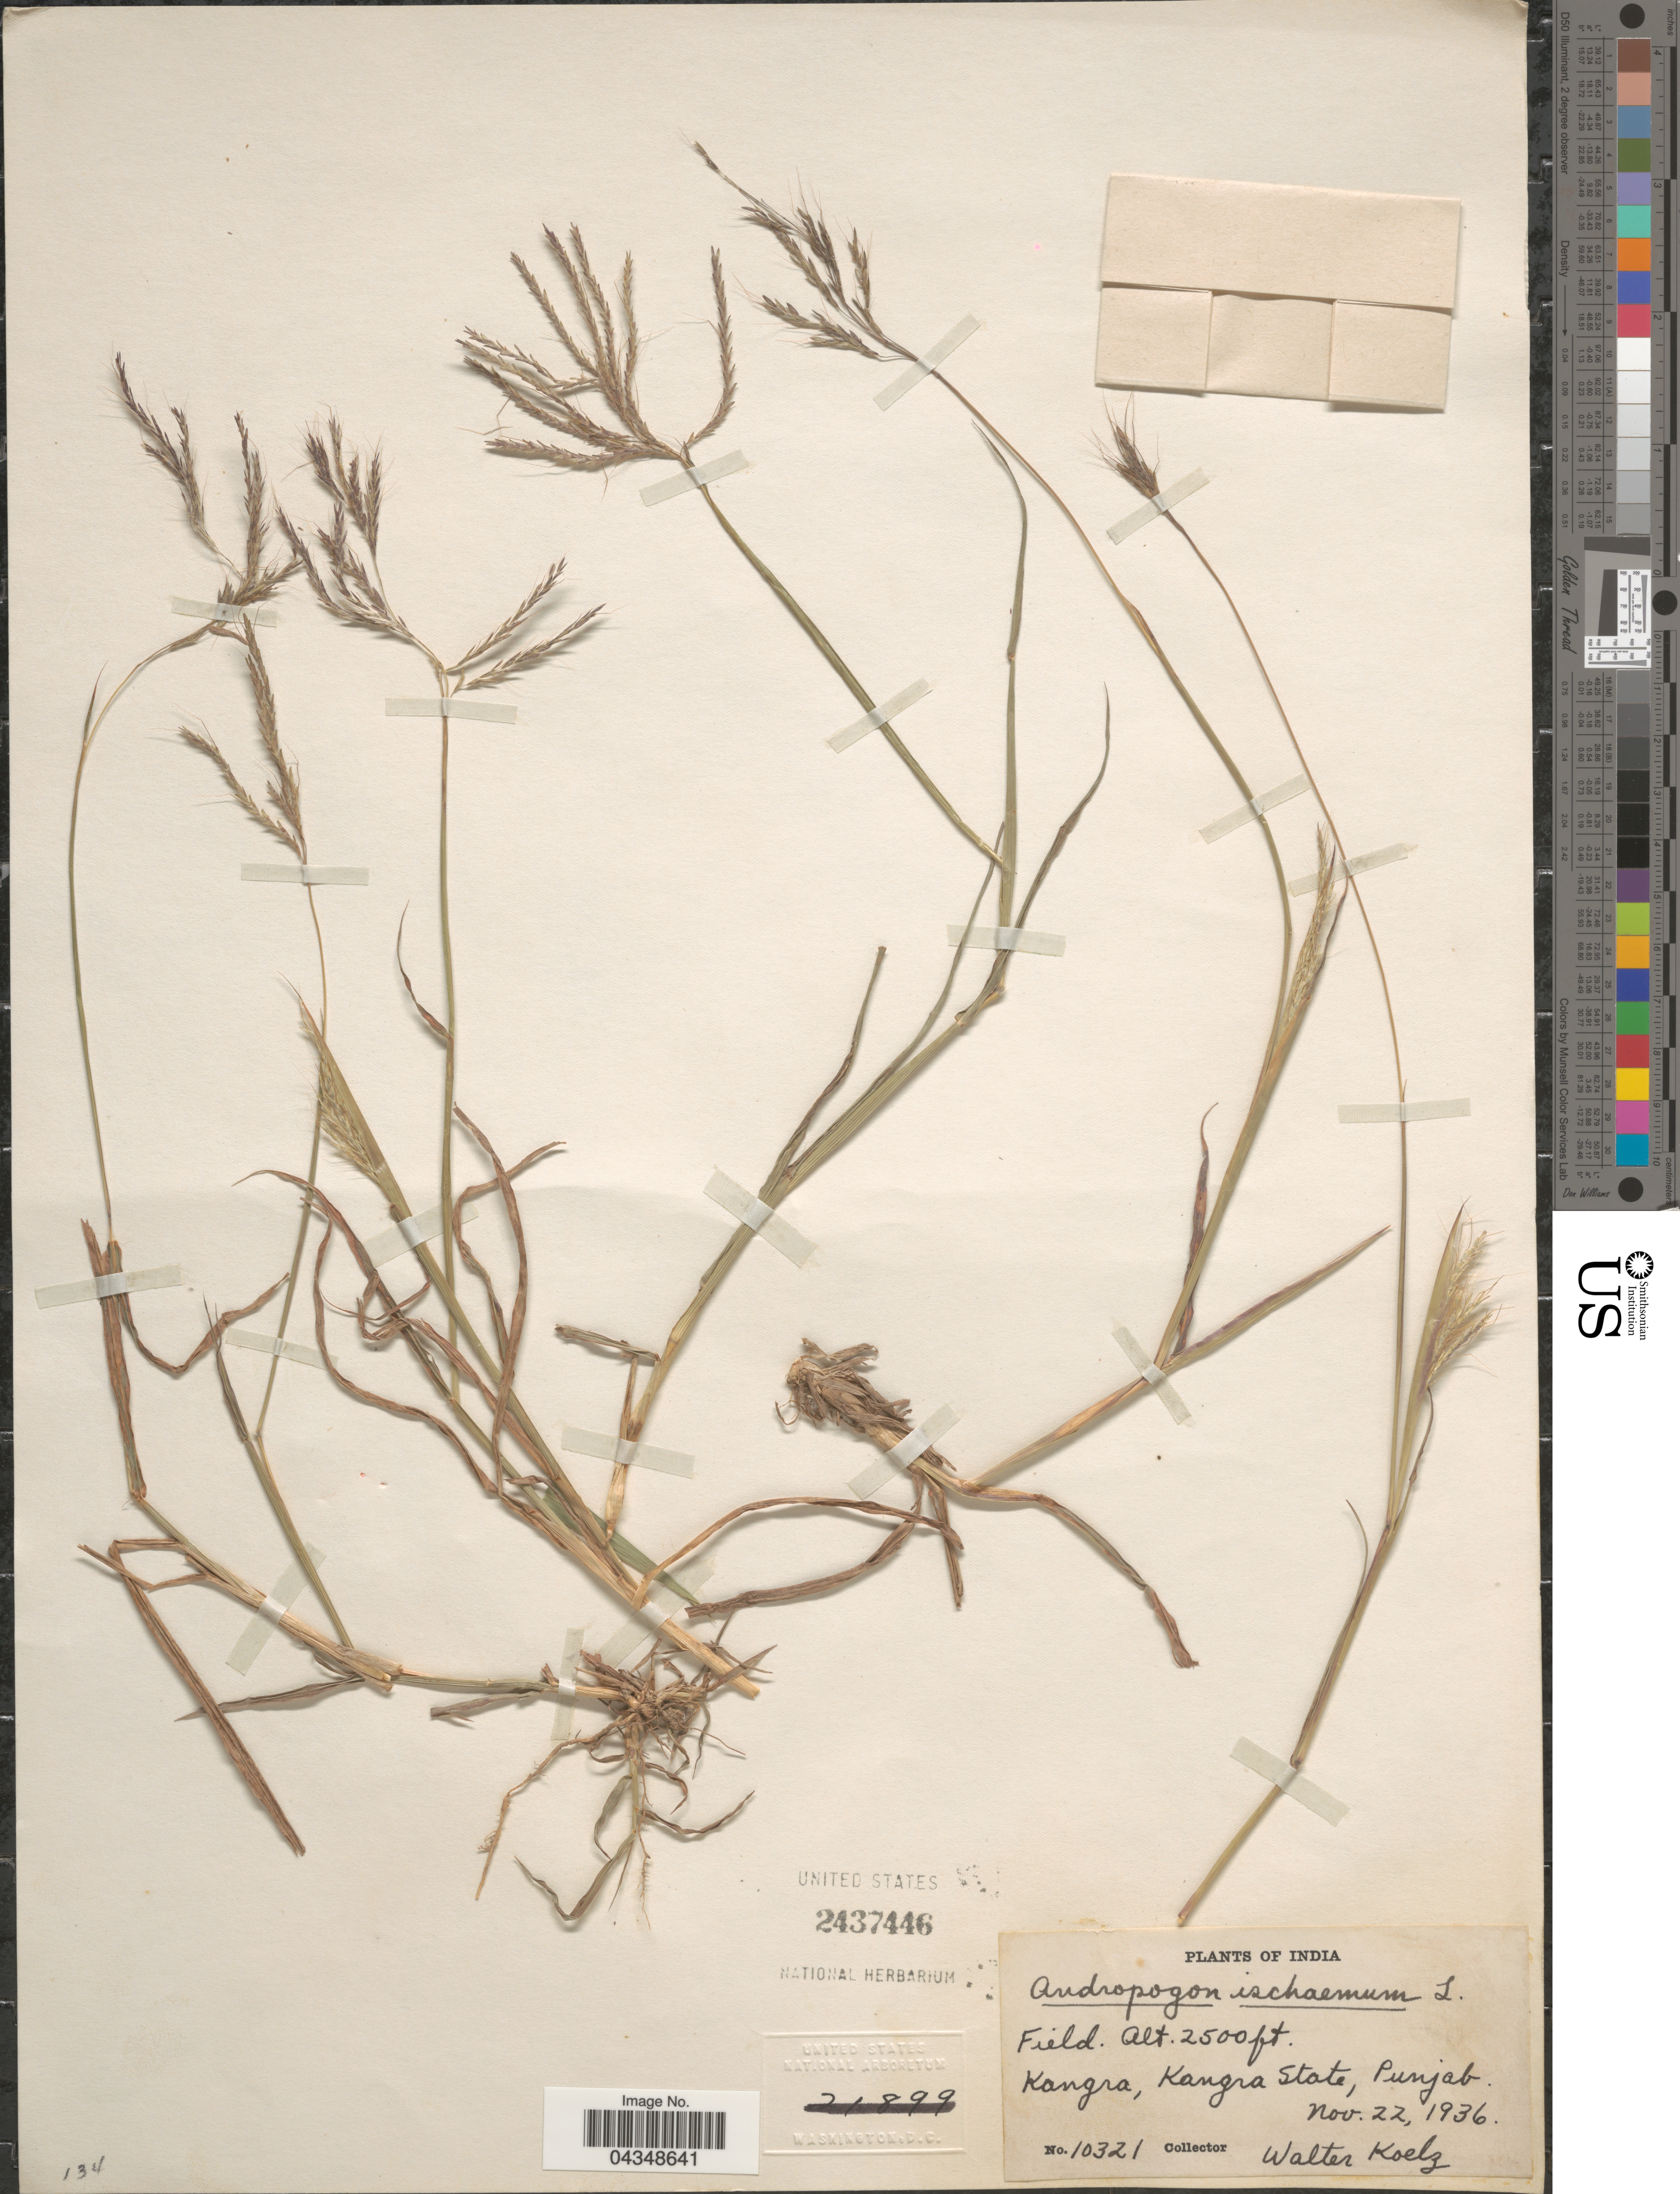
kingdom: Plantae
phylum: Tracheophyta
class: Liliopsida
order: Poales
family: Poaceae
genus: Bothriochloa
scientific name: Bothriochloa ischaemum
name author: (L.) Keng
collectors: W. N. Koelz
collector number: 10321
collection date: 1936-11-22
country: India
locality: Kangra, Kangra State.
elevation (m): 762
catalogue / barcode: US 2437446